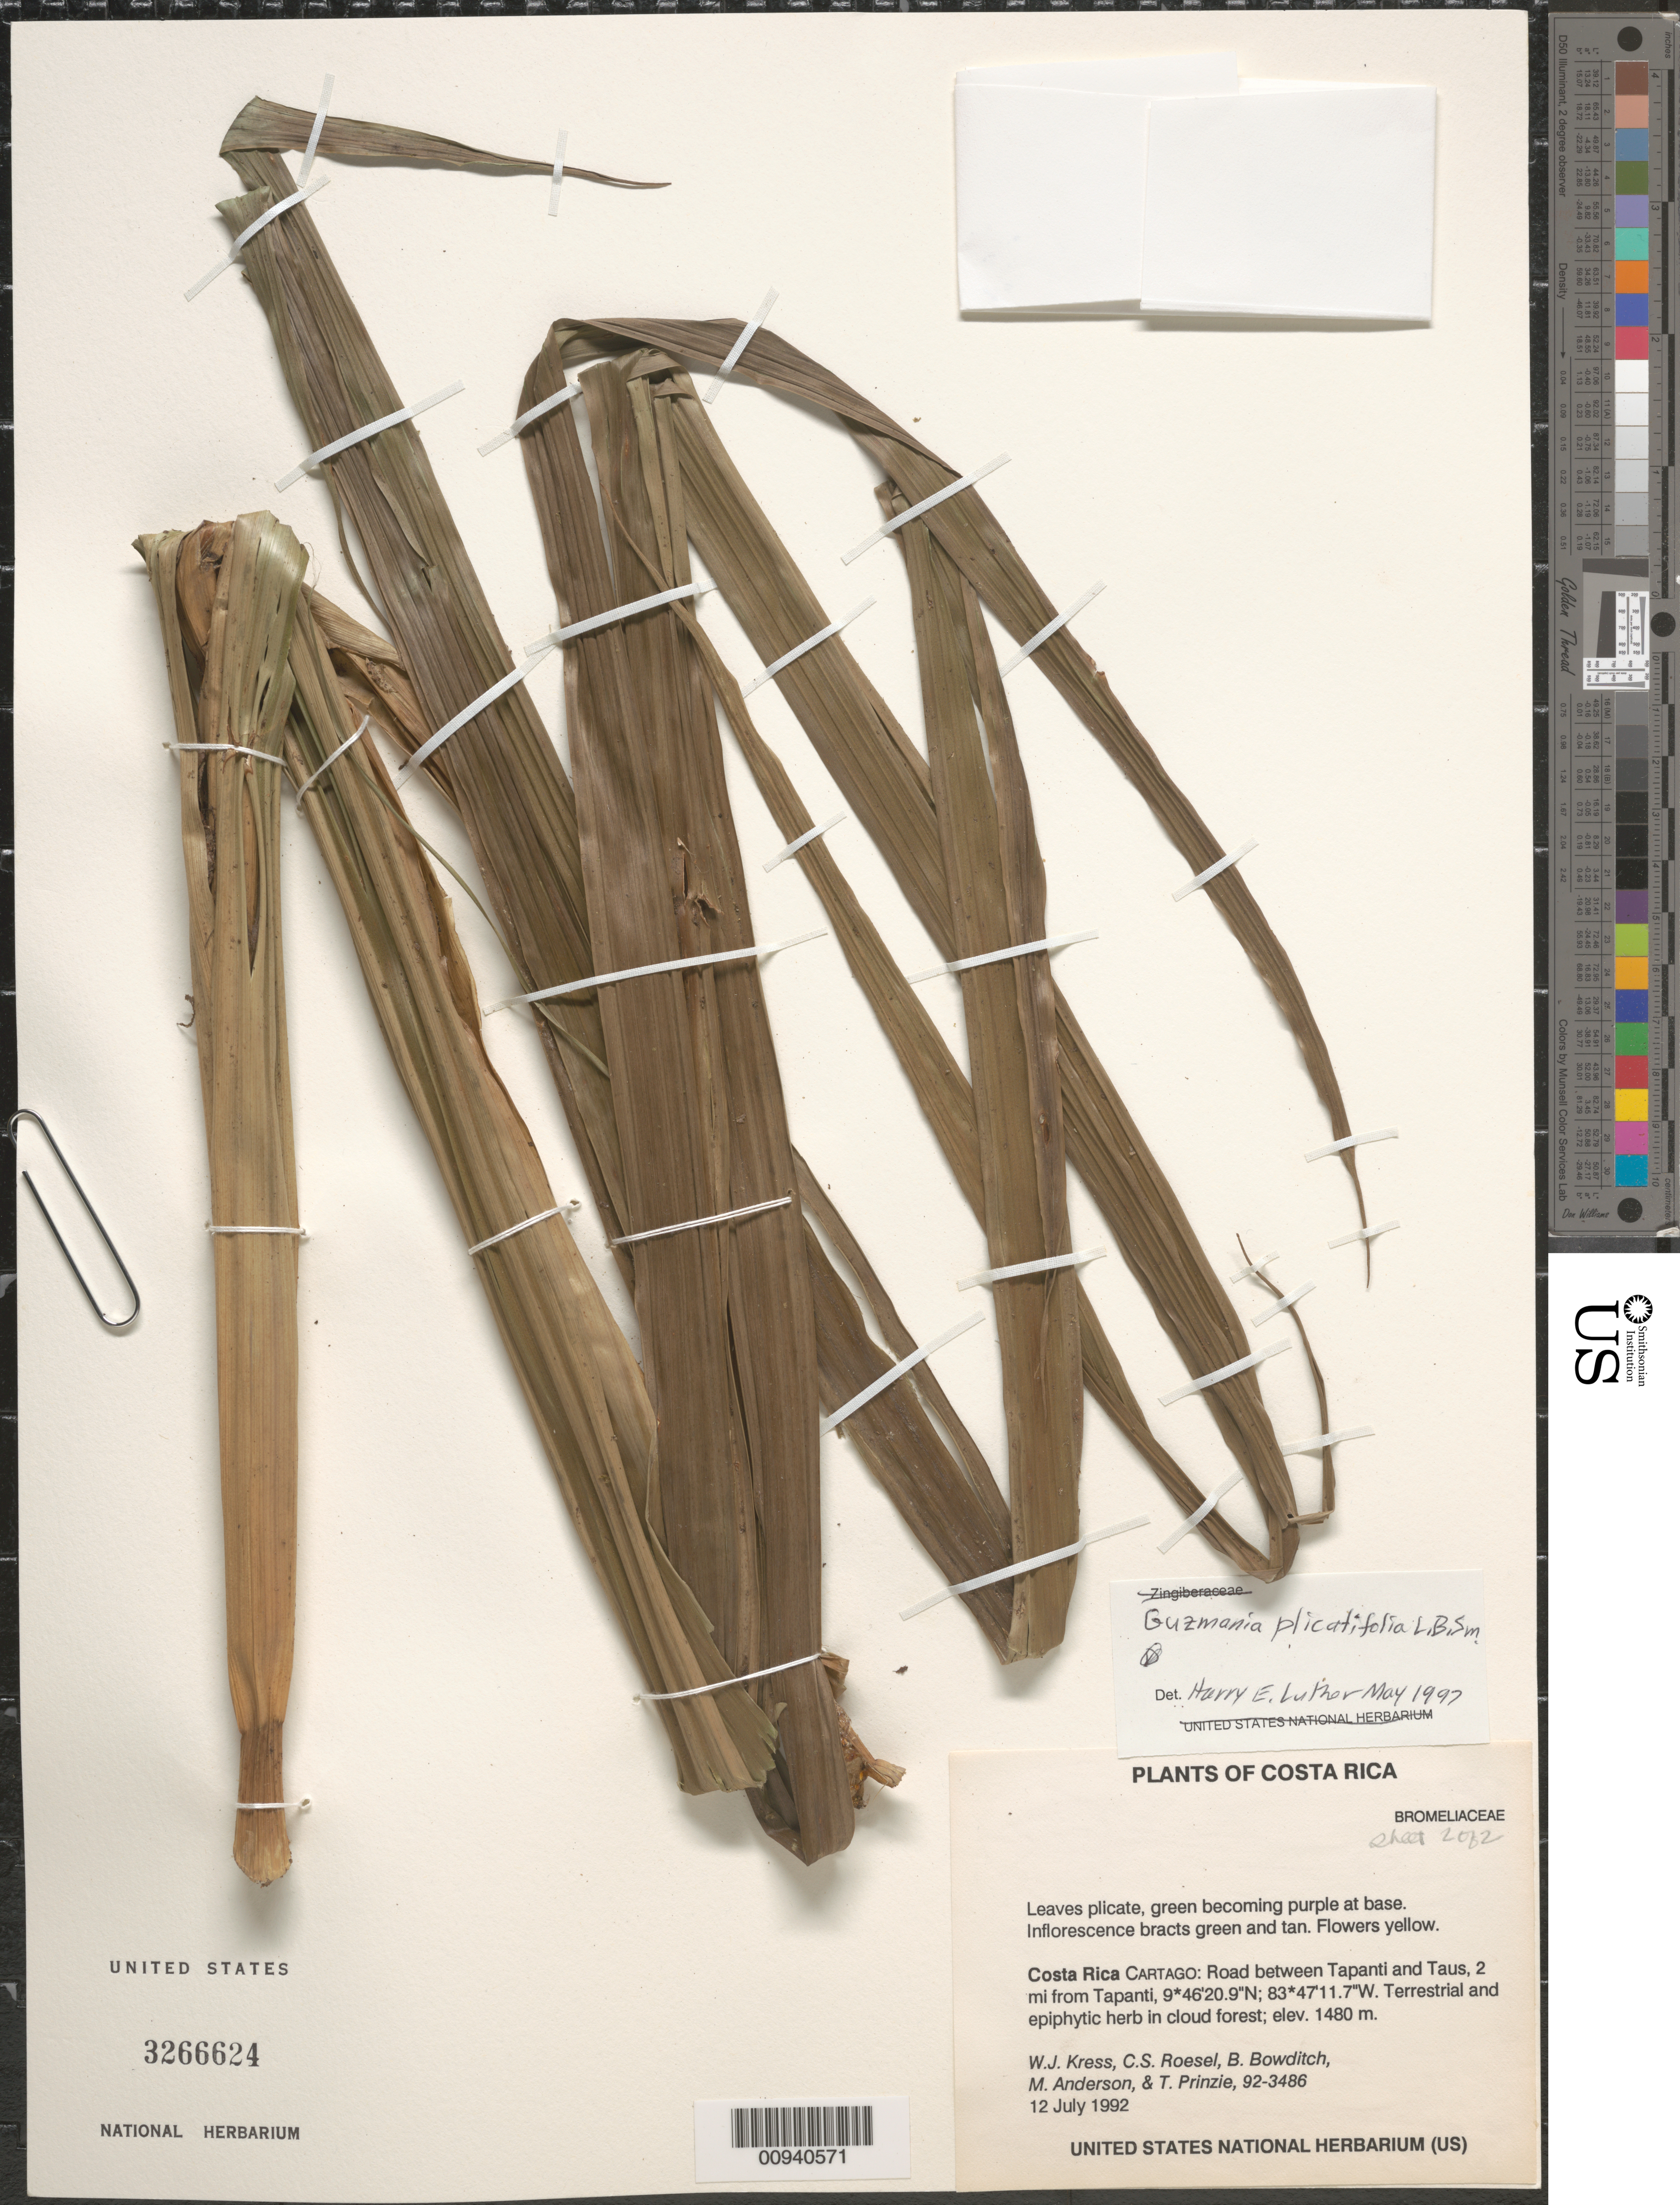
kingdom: Plantae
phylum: Tracheophyta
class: Liliopsida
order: Poales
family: Bromeliaceae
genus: Guzmania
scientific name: Guzmania plicatifolia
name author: L.B. Sm.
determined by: Luther, Hans E.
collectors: W. J. Kress, C. S. Roesel, L. E. Brothers, M. Anderson & T. Prinzie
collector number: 92-3486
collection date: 1992-07-12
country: Costa Rica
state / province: Cartago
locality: Road between Tapanti and Taus, 2 mi from Tapanti.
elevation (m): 1480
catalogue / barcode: US 3266624